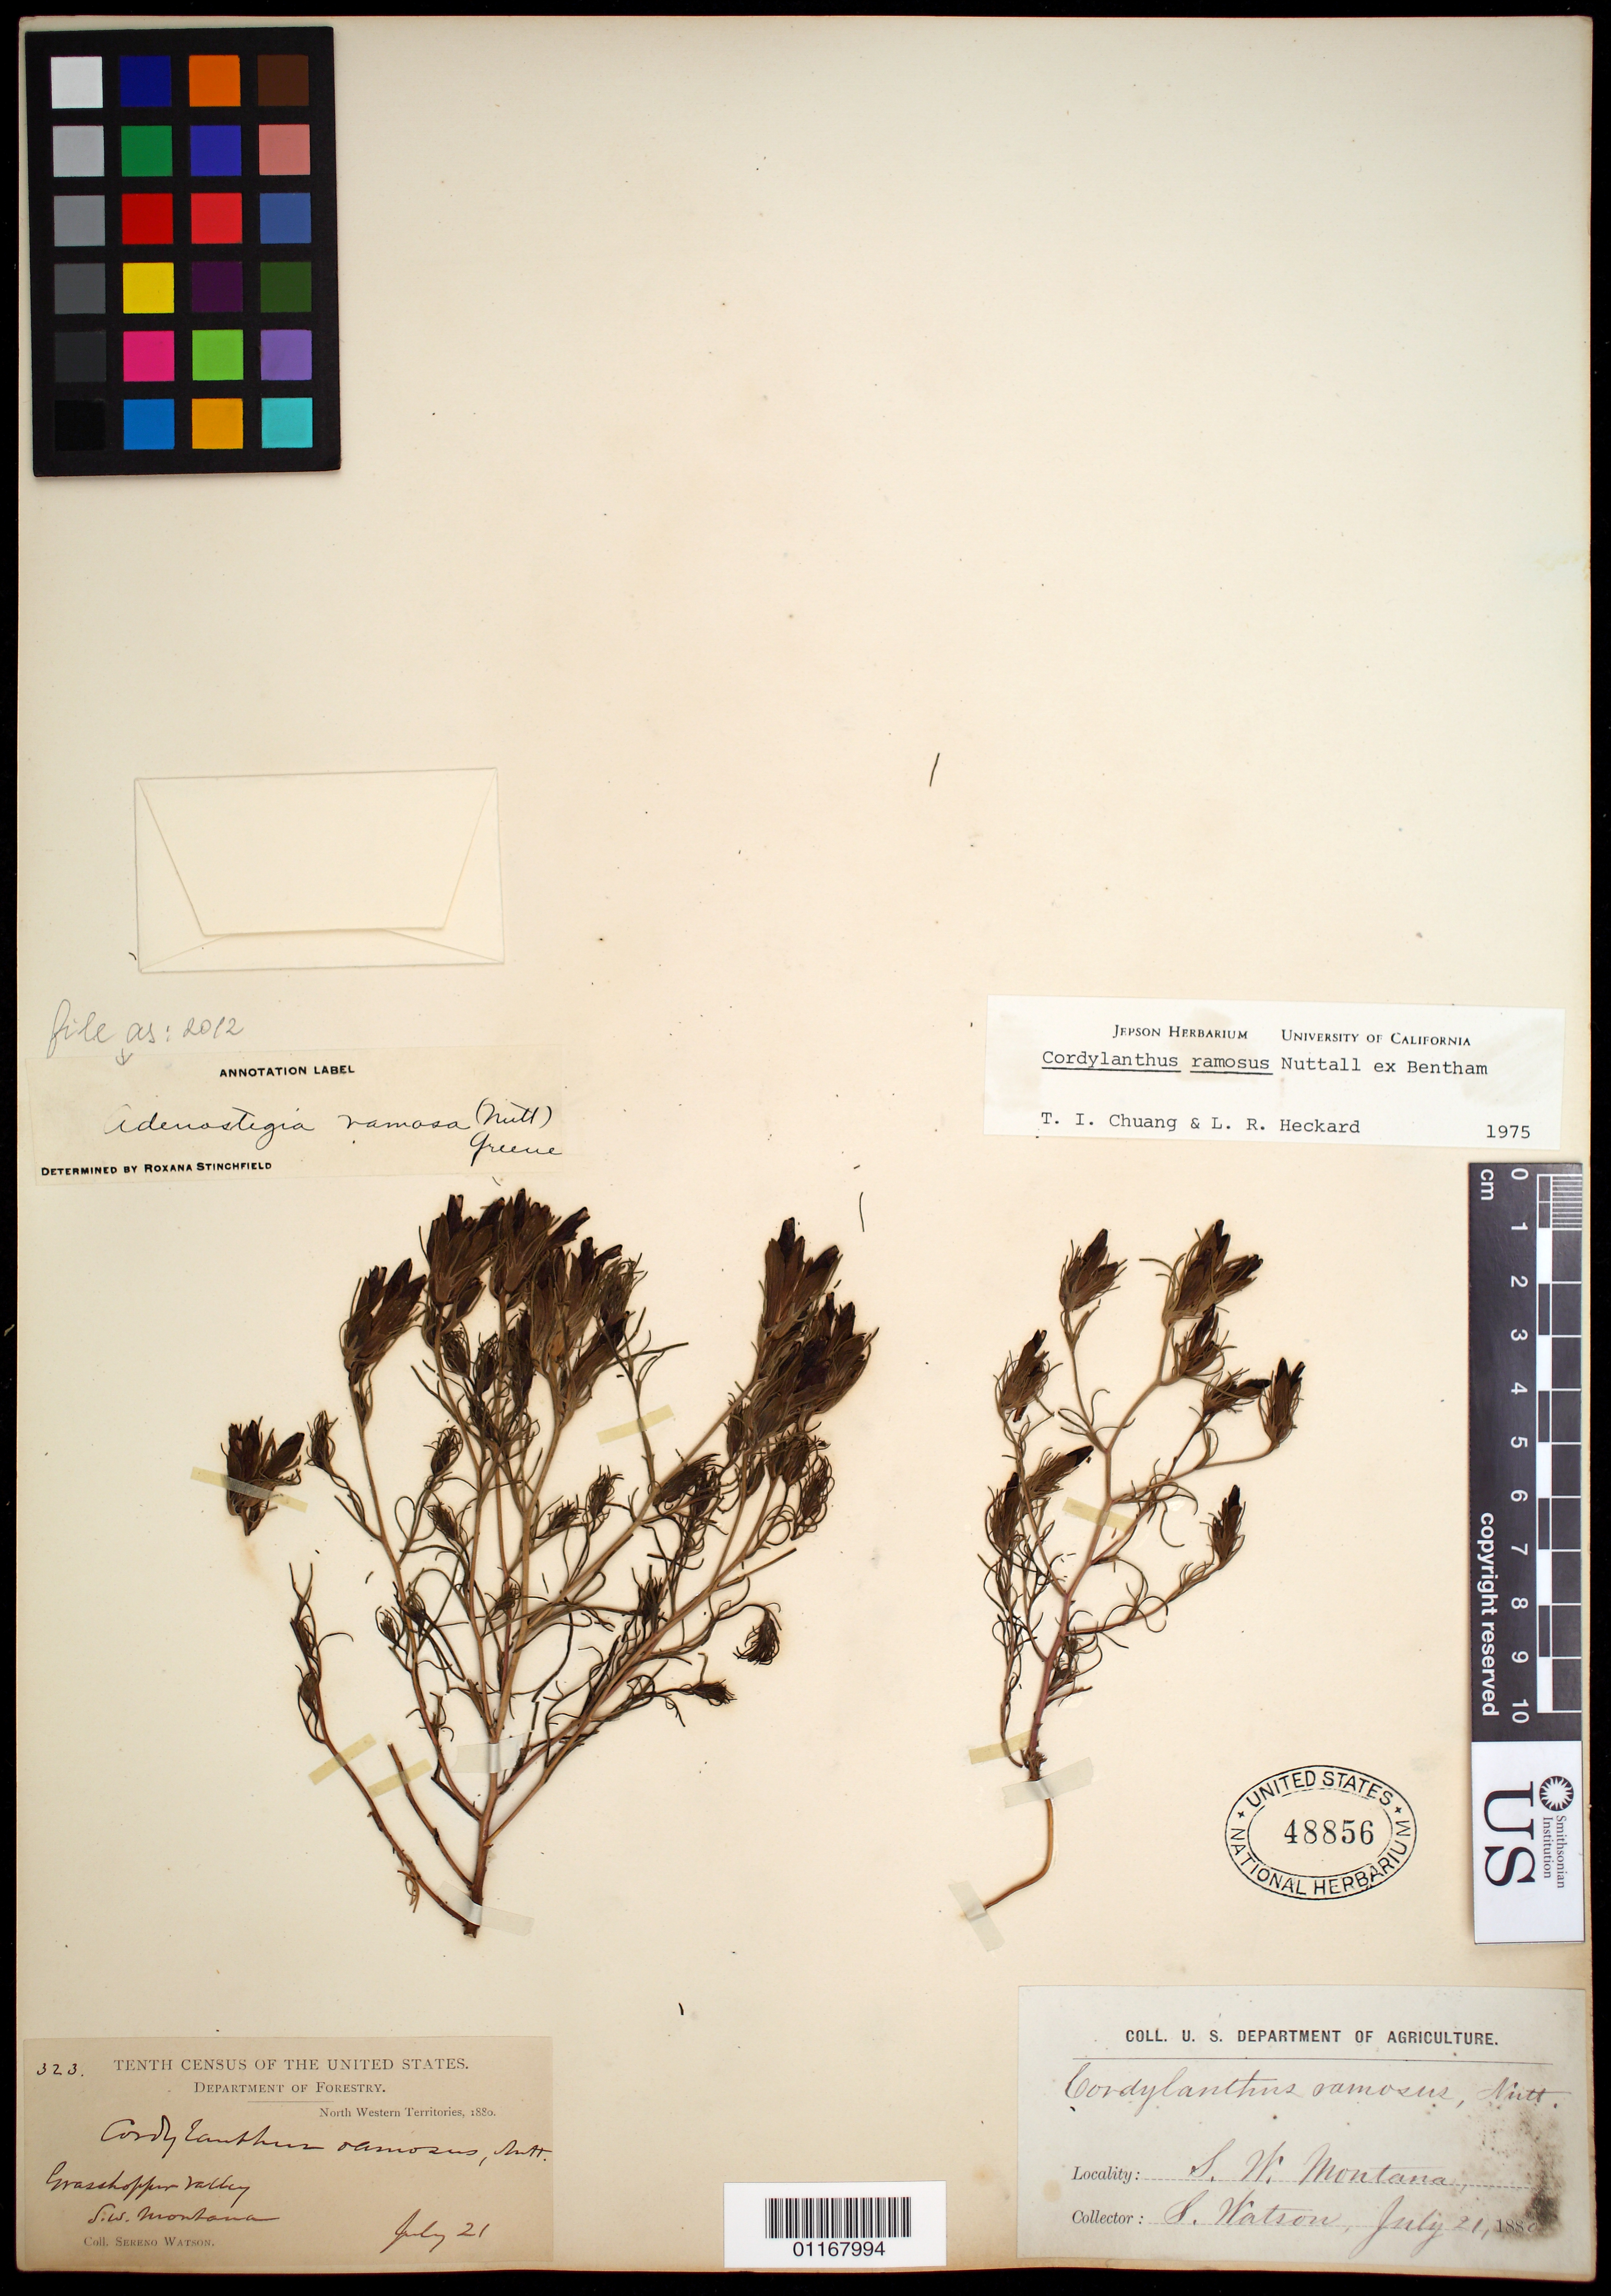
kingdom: Plantae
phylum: Tracheophyta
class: Magnoliopsida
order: Lamiales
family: Orobanchaceae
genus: Cordylanthus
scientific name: Cordylanthus ramosus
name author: Nutt. ex Benth.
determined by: Barringer, K. A.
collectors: S. Watson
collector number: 323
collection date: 1880-07-21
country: United States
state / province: Montana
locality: Grasshopper Valley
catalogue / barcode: US 48856